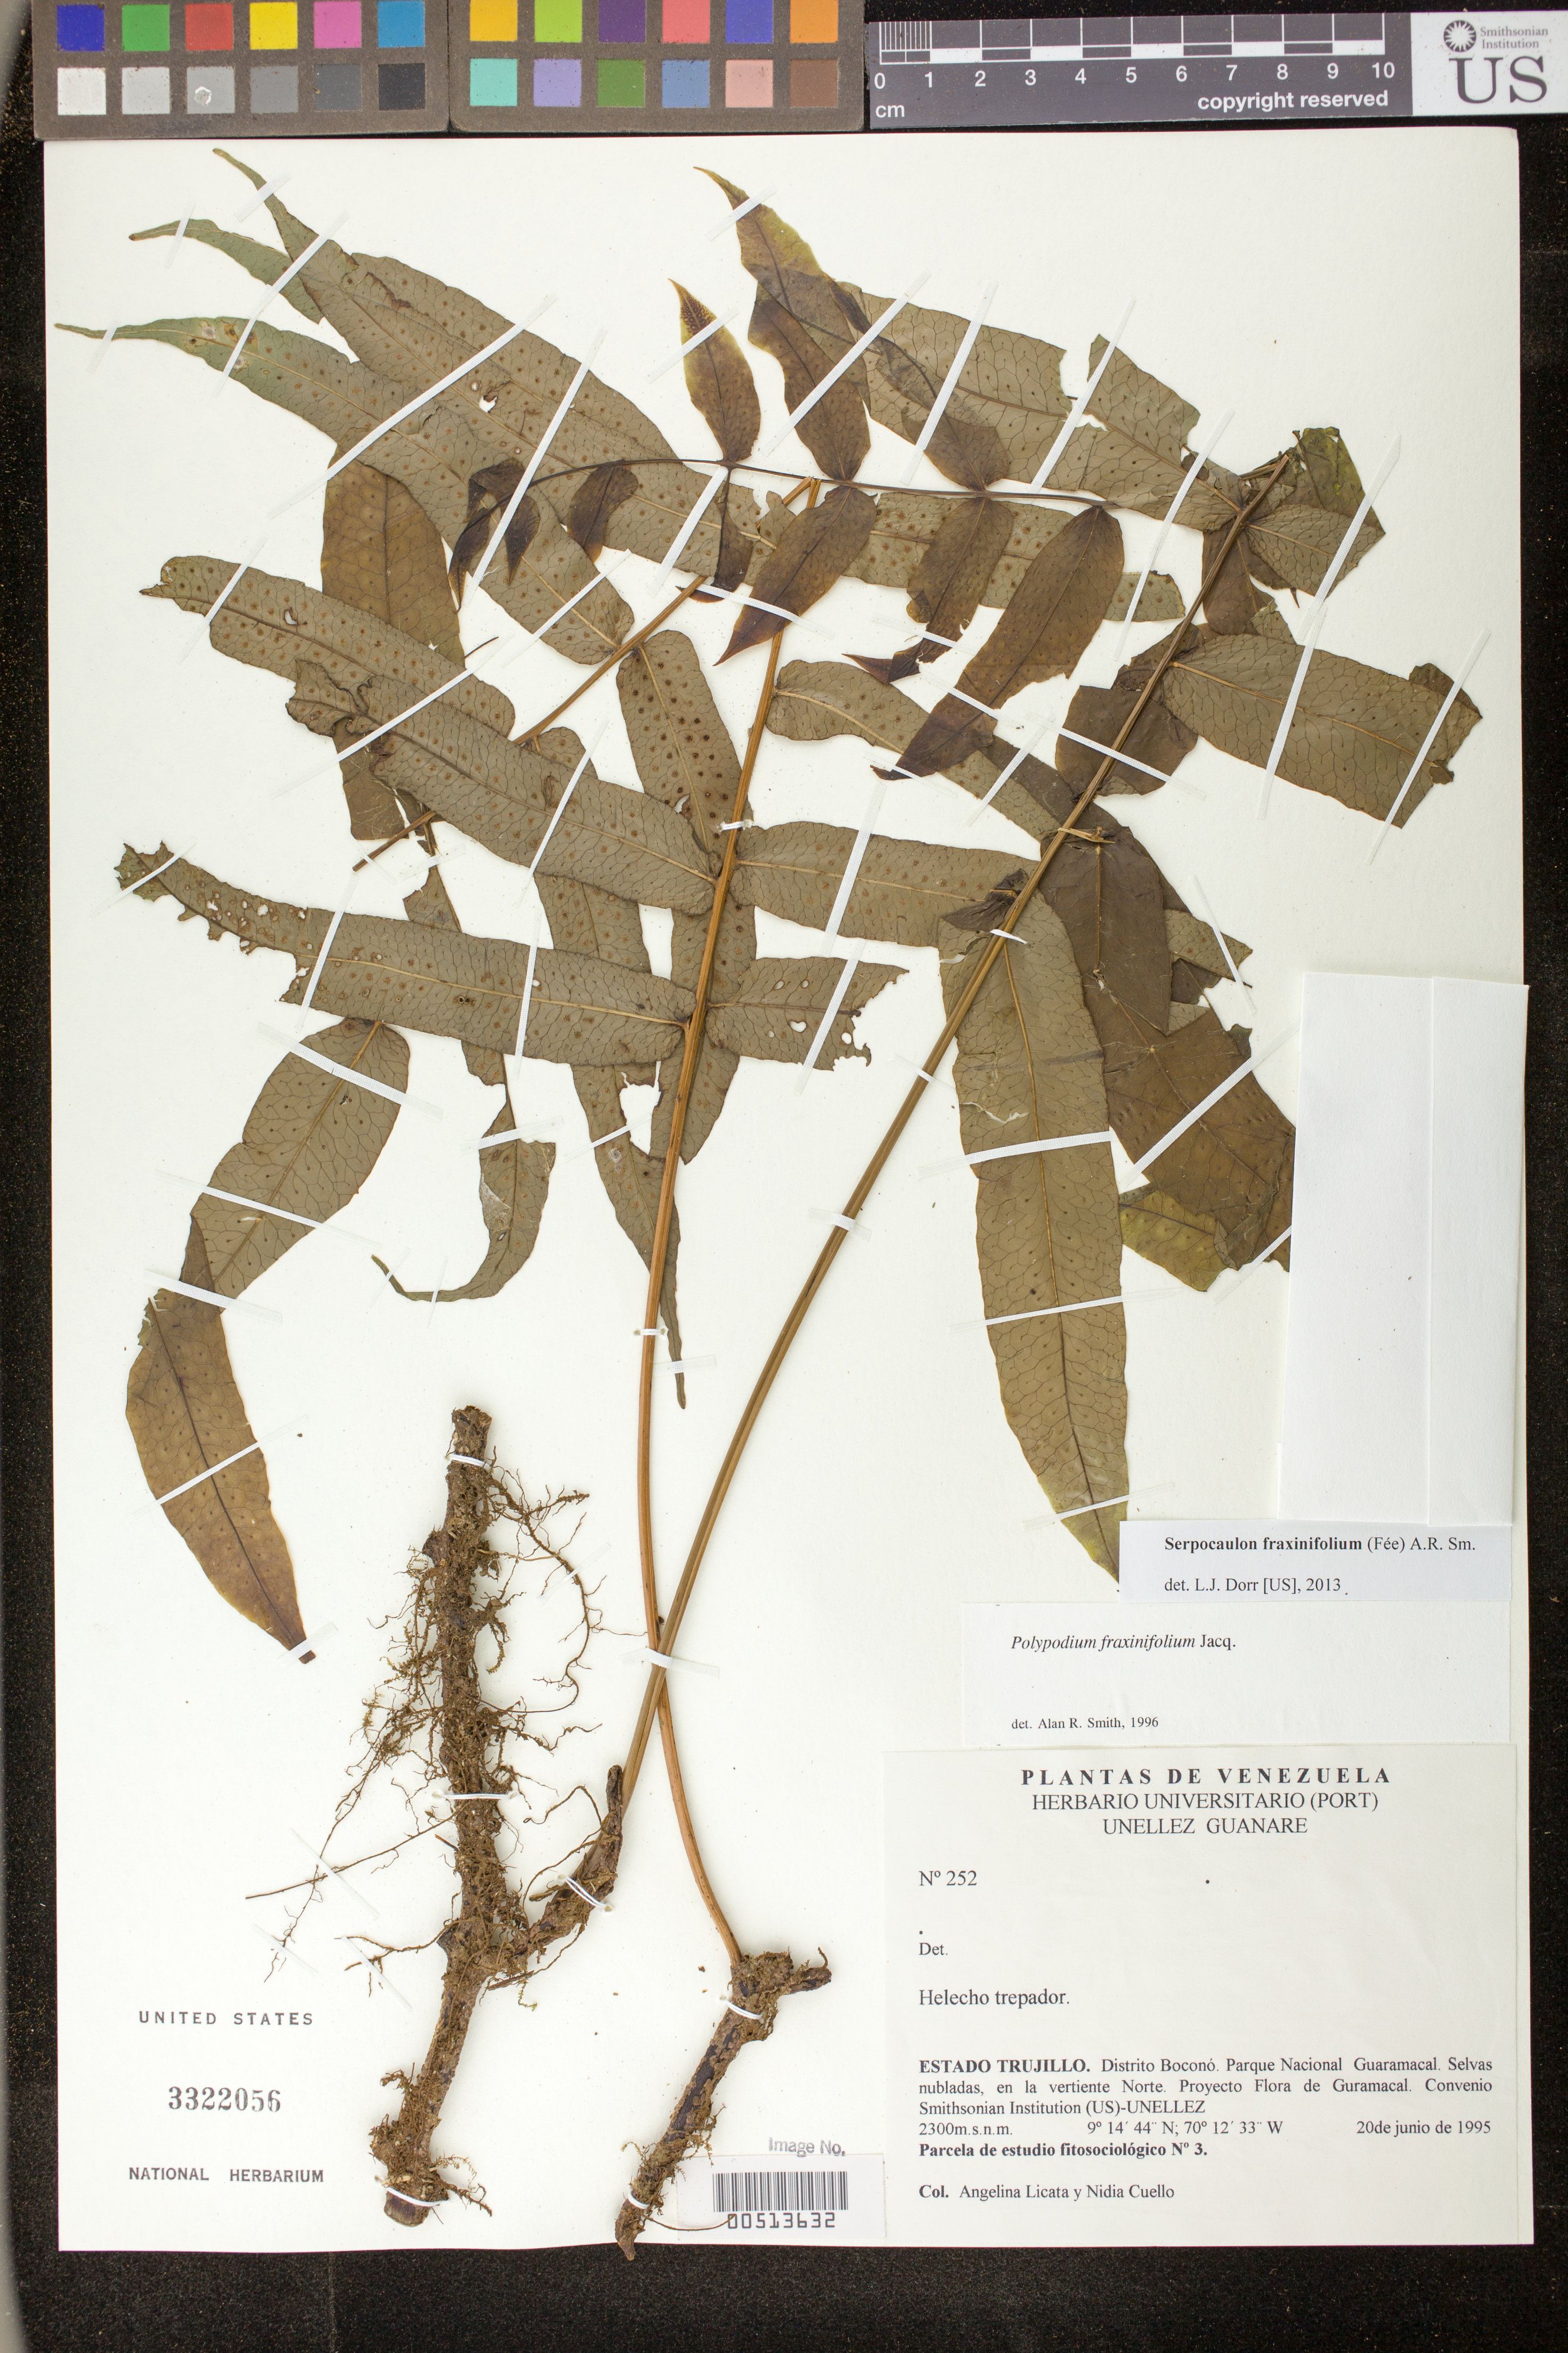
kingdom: Plantae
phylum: Tracheophyta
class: Polypodiopsida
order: Polypodiales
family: Polypodiaceae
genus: Serpocaulon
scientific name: Serpocaulon fraxinifolium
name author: (Jacq.) A.R. Sm.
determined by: Dorr, L. J., (BOT), Smithsonian Institution - National Museum of Natural History (UNITED STATES)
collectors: A. Licata & N. L. Cuello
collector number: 252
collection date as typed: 20 Jun 1995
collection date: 1995-06-20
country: Venezuela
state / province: Trujillo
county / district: Boconó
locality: Parque Nacional Guaramacal, vertiente N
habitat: Selvas nubladas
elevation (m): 2300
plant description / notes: PORT, UC, US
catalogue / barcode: US 3322056